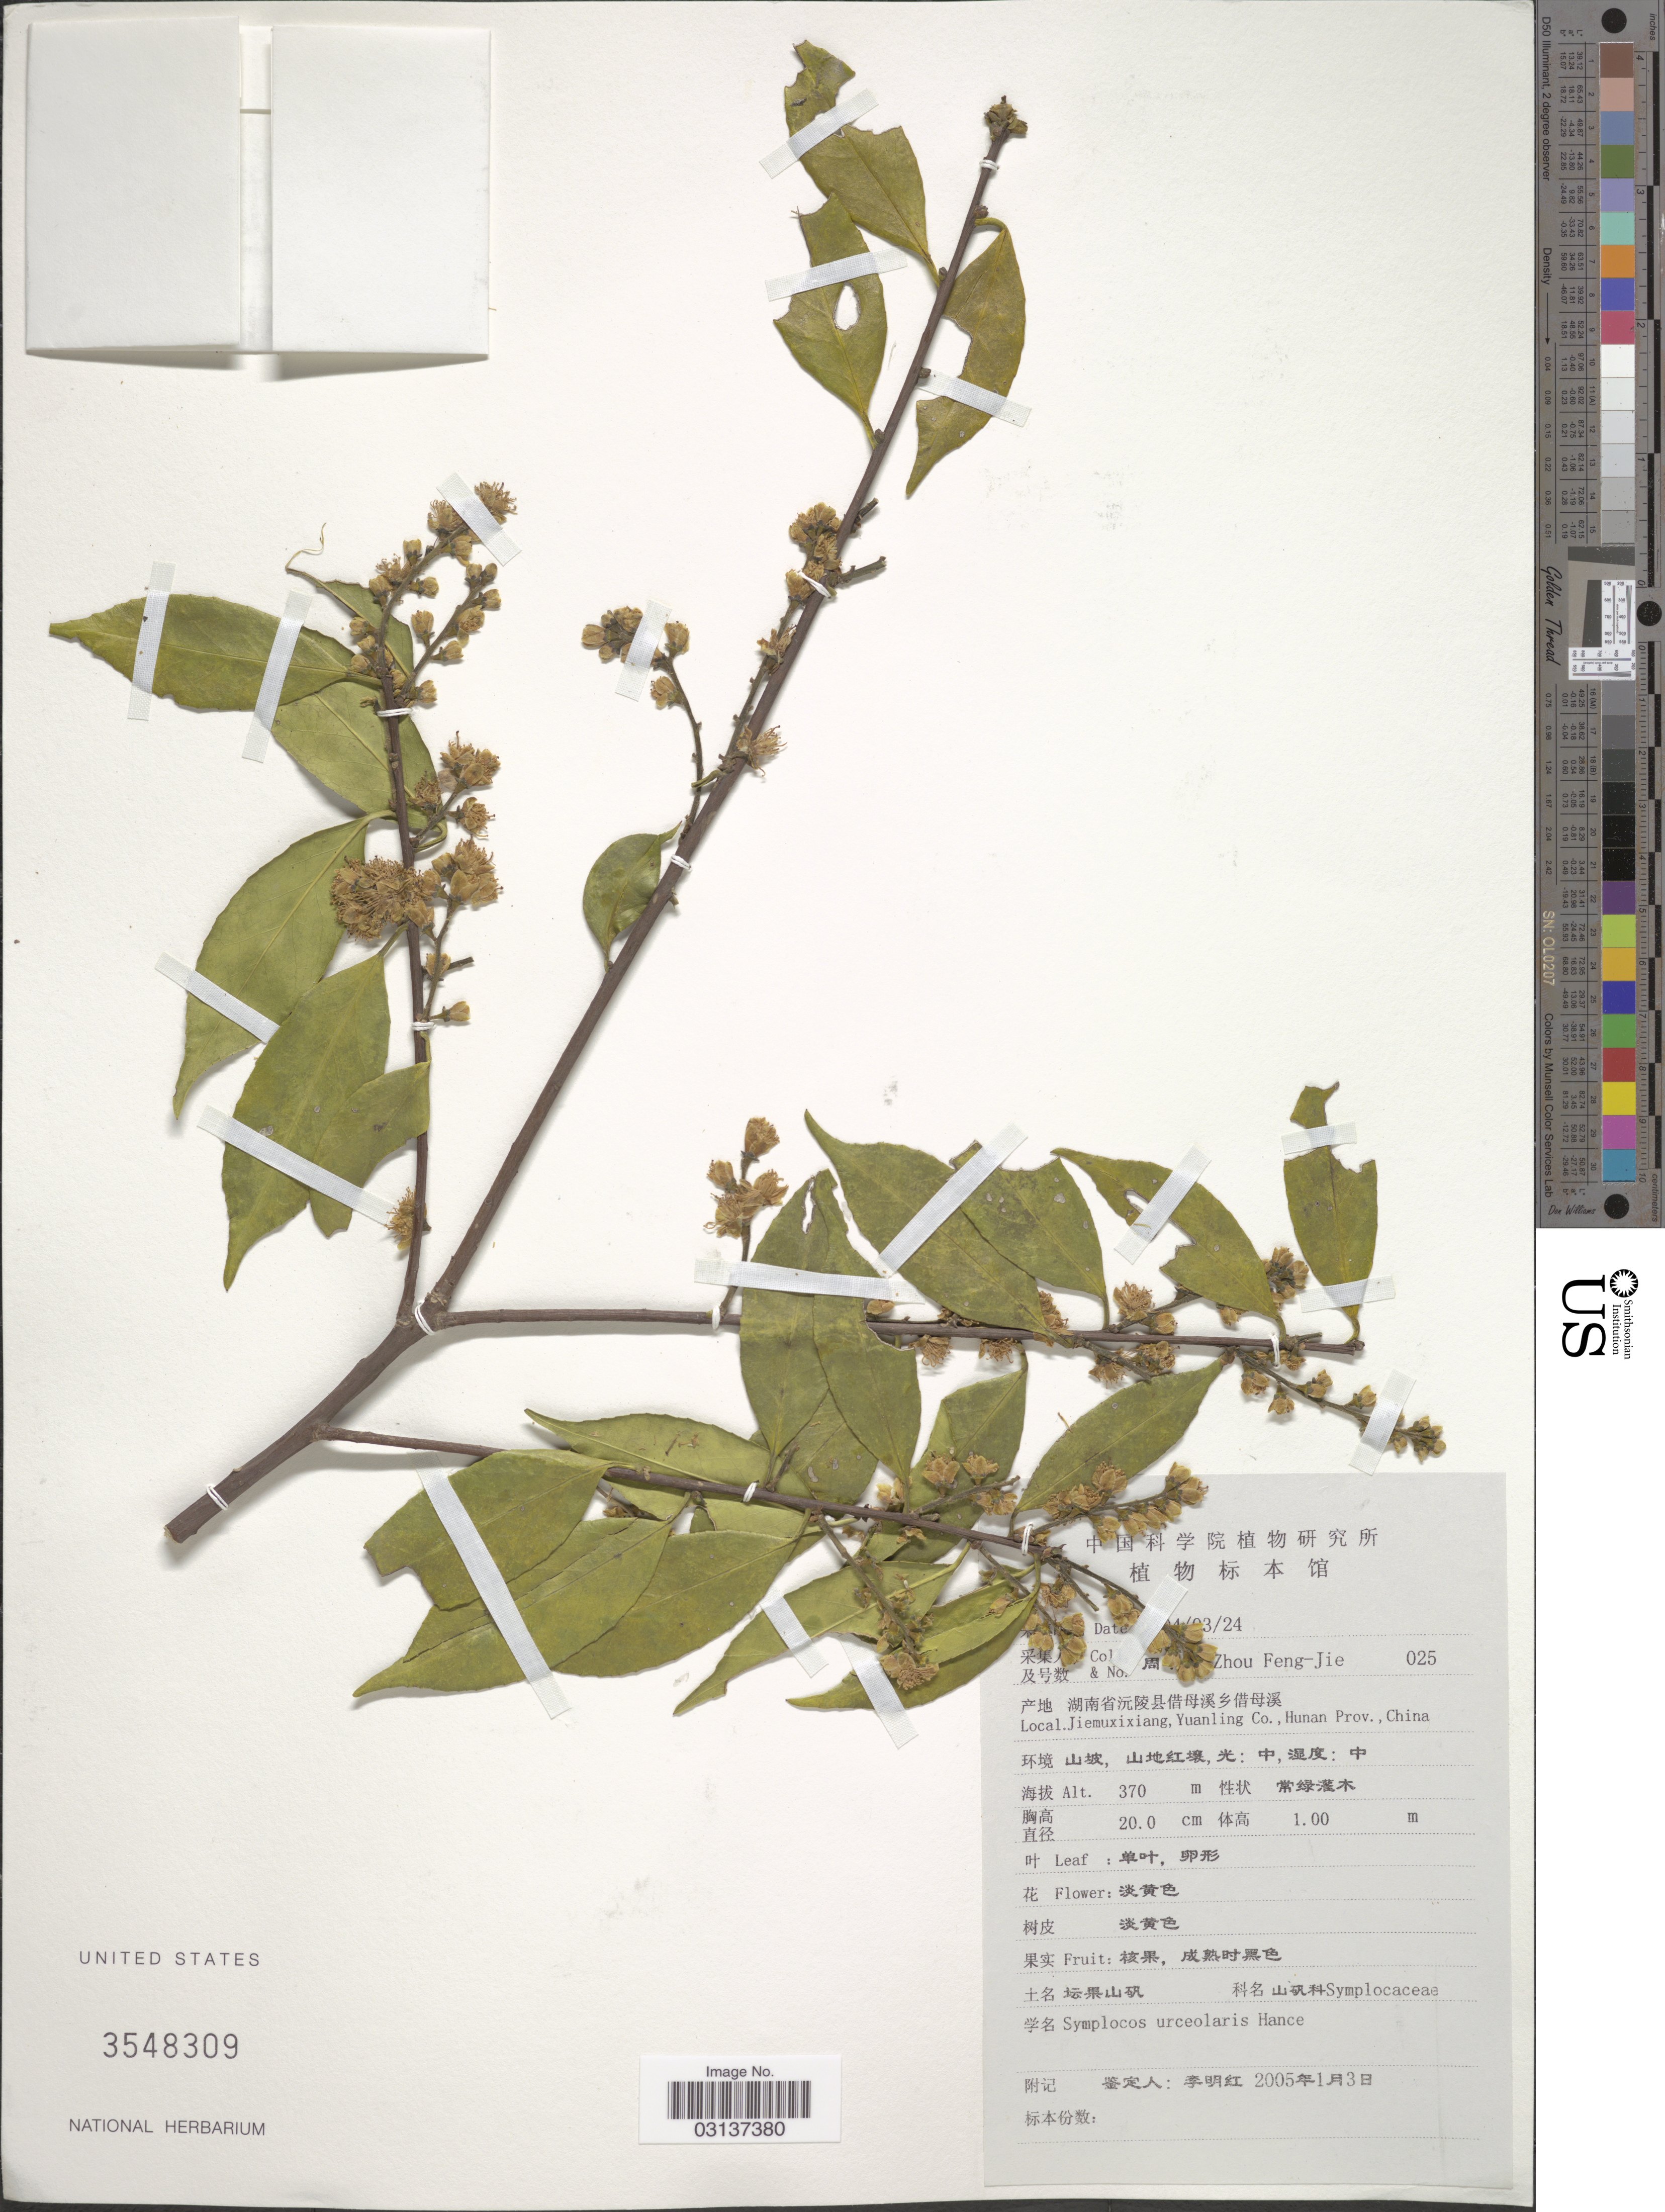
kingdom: Plantae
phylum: Tracheophyta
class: Magnoliopsida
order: Ericales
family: Symplocaceae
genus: Symplocos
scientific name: Symplocos urceolaris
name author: Hance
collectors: F. Zhou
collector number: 025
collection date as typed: Transcribed d/m/y: 24/3/04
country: China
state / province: Hunan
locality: Jiemuxixiang, Yuangling Co.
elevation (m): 370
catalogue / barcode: US 3548309